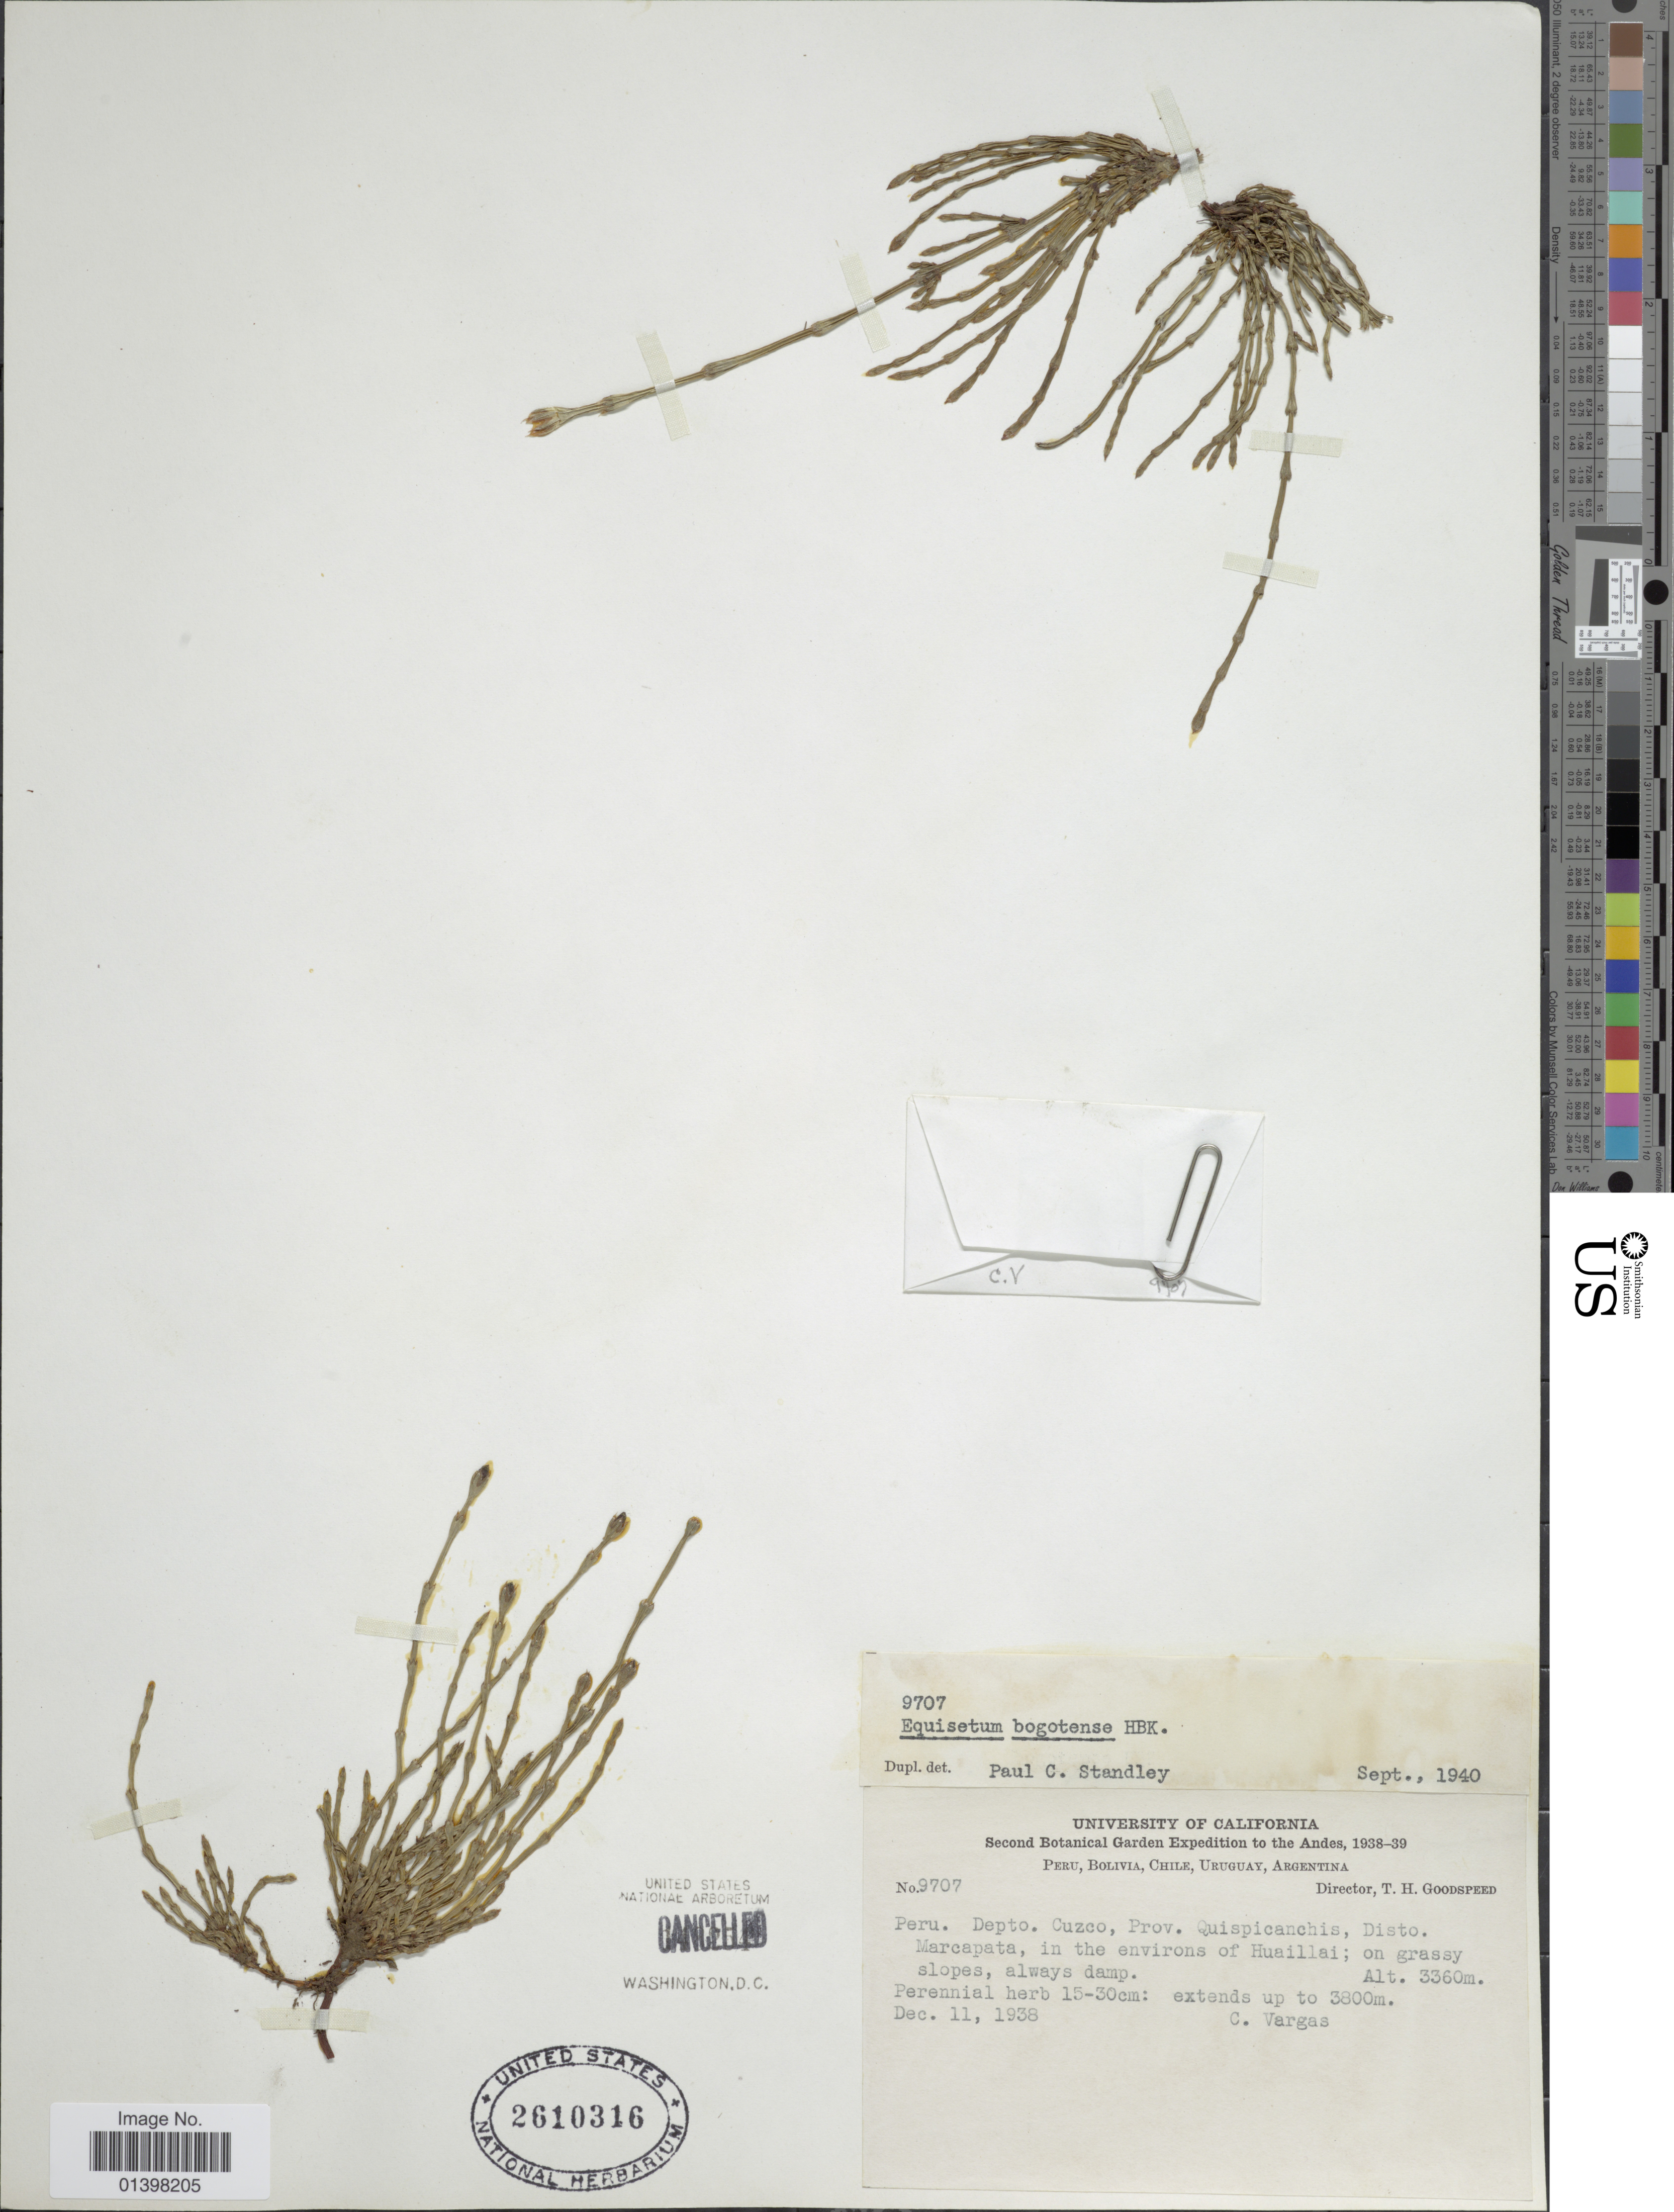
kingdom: Plantae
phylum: Tracheophyta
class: Polypodiopsida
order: Equisetales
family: Equisetaceae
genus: Equisetum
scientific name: Equisetum bogotense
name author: Kunth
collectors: C. Vargas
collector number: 9707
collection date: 1938-12-11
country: Peru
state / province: Cusco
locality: Prov. Quispicanchis, Disto Marcapata, in the environs of Huaillai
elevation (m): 3360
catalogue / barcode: US 2610316